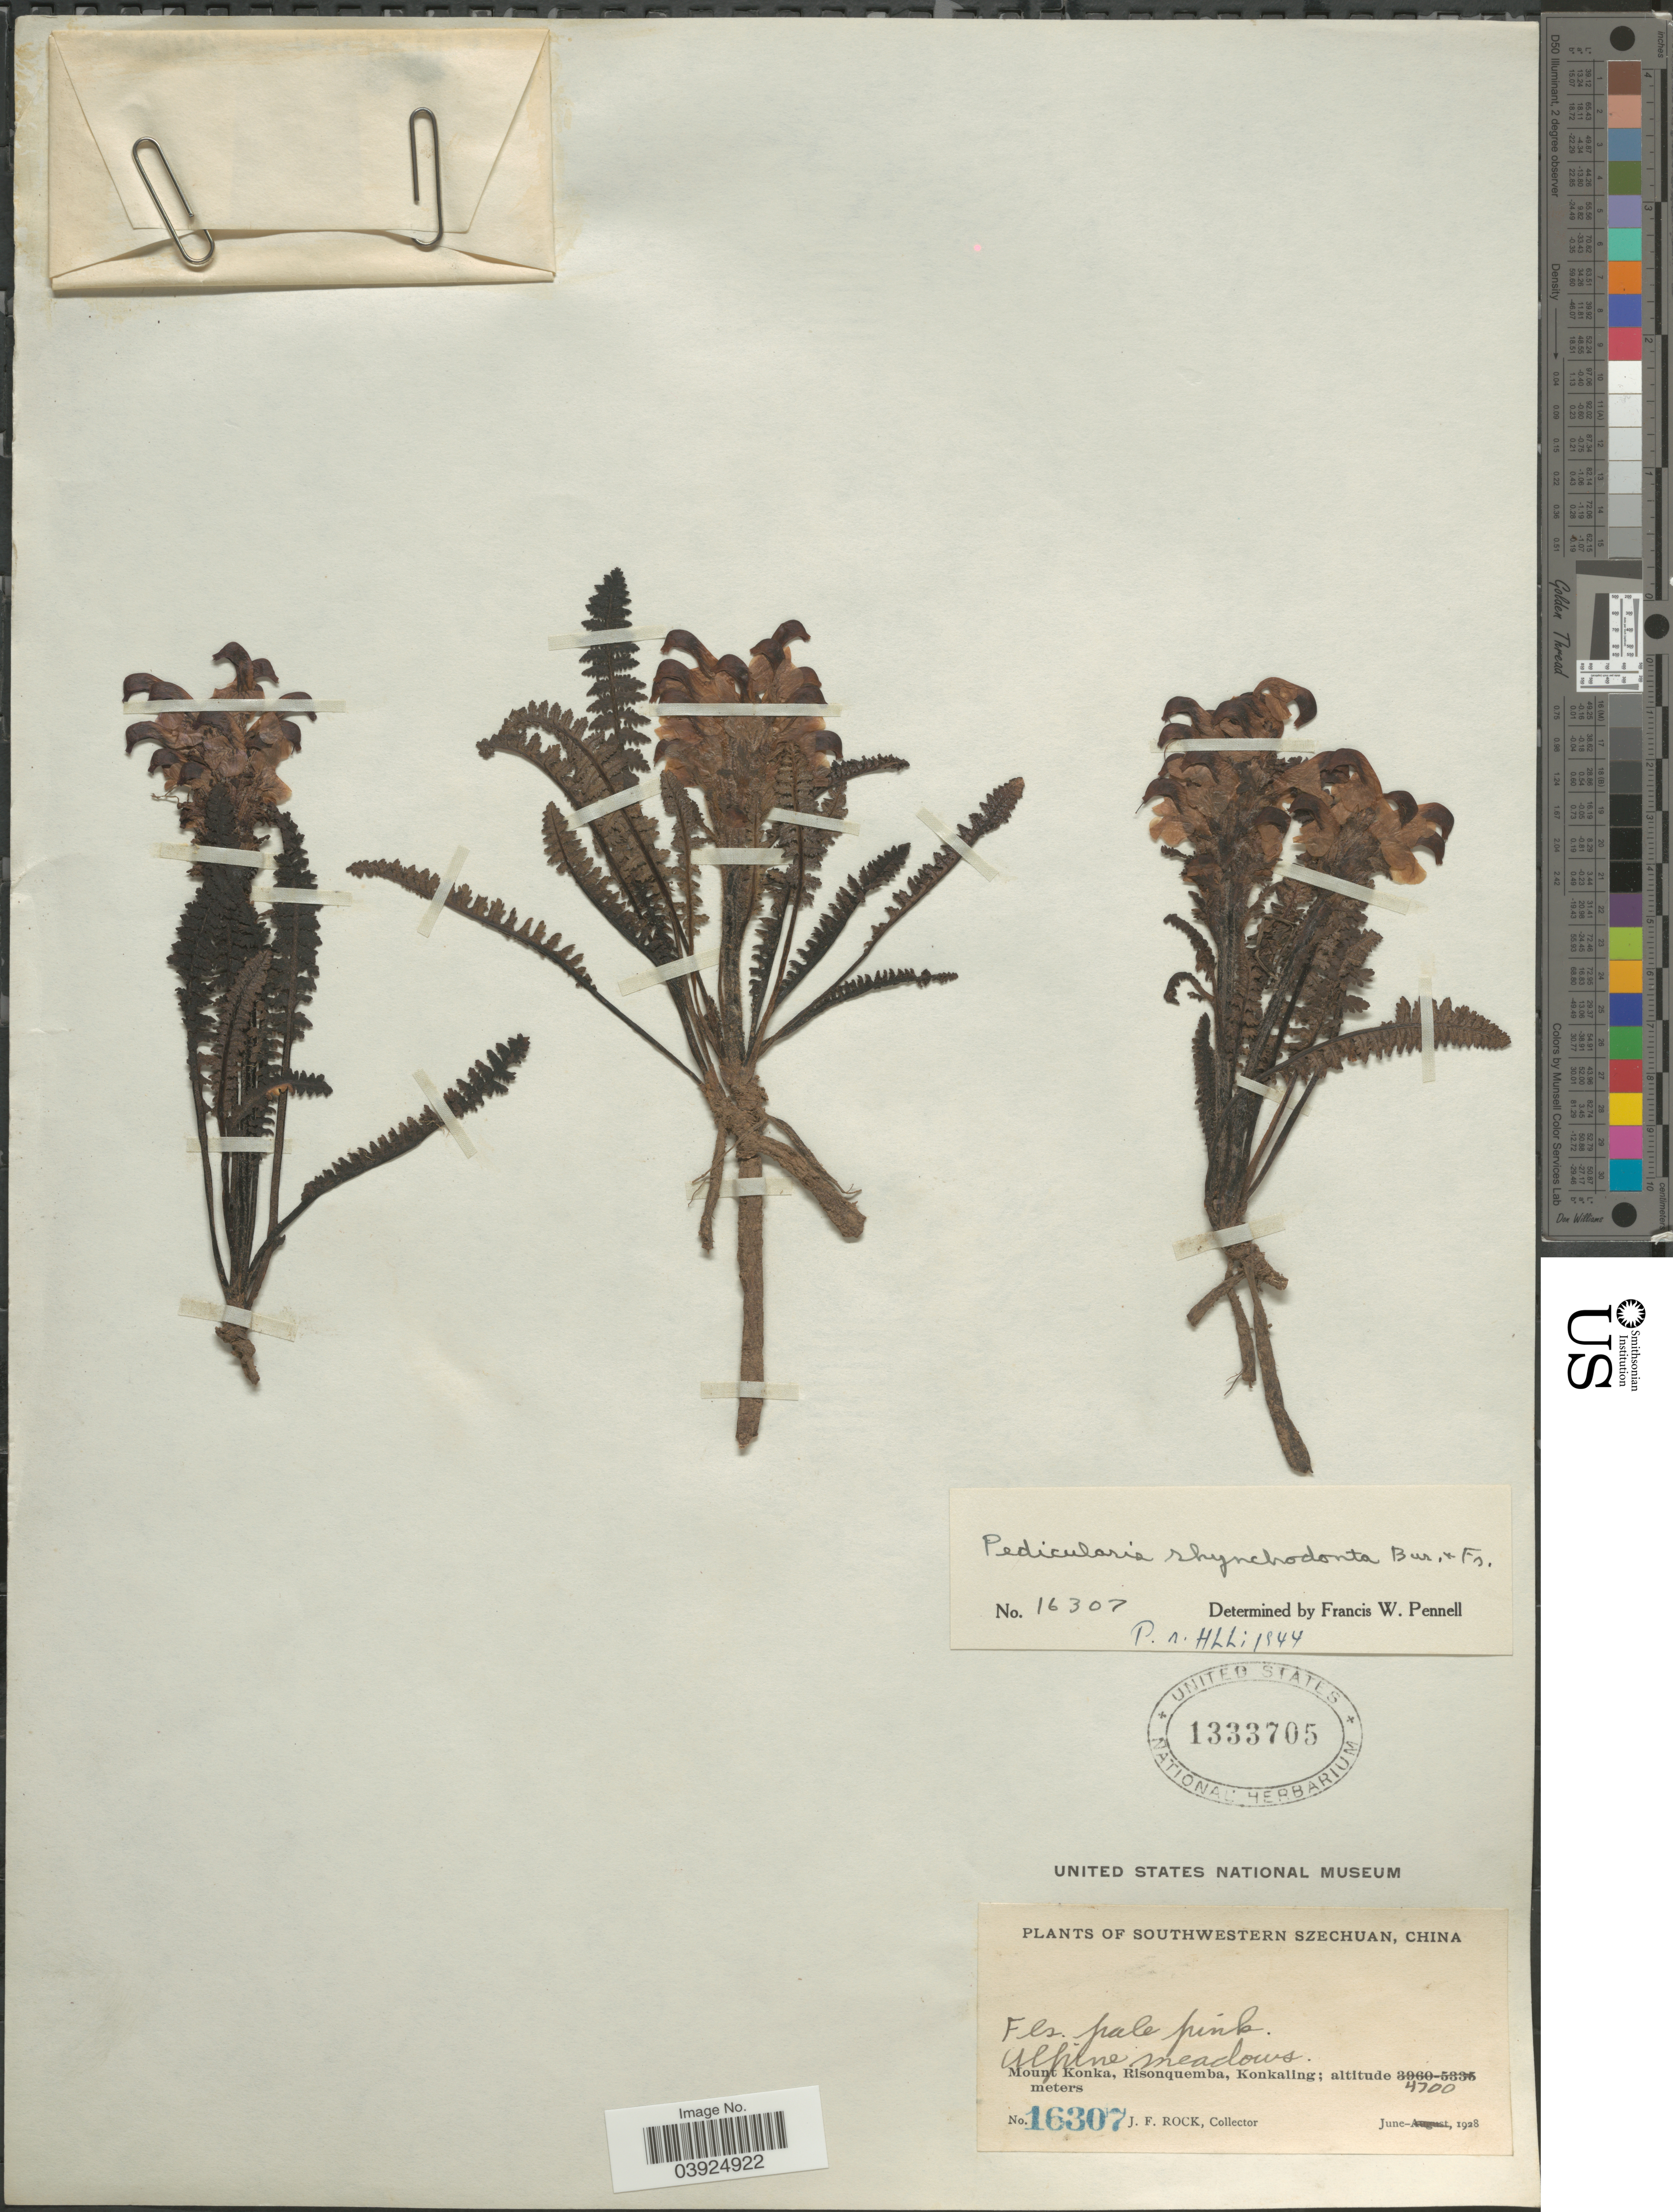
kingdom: Plantae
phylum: Tracheophyta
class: Magnoliopsida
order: Lamiales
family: Orobanchaceae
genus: Pedicularis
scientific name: Pedicularis rhynchodonta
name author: Bureau & Franch.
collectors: J. Rock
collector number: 16307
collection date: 1928-06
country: China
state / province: Sichuan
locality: Southwestern Szechuan. Mount Konka, Risonquemba, Konkaling.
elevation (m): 4700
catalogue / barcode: US 1333705